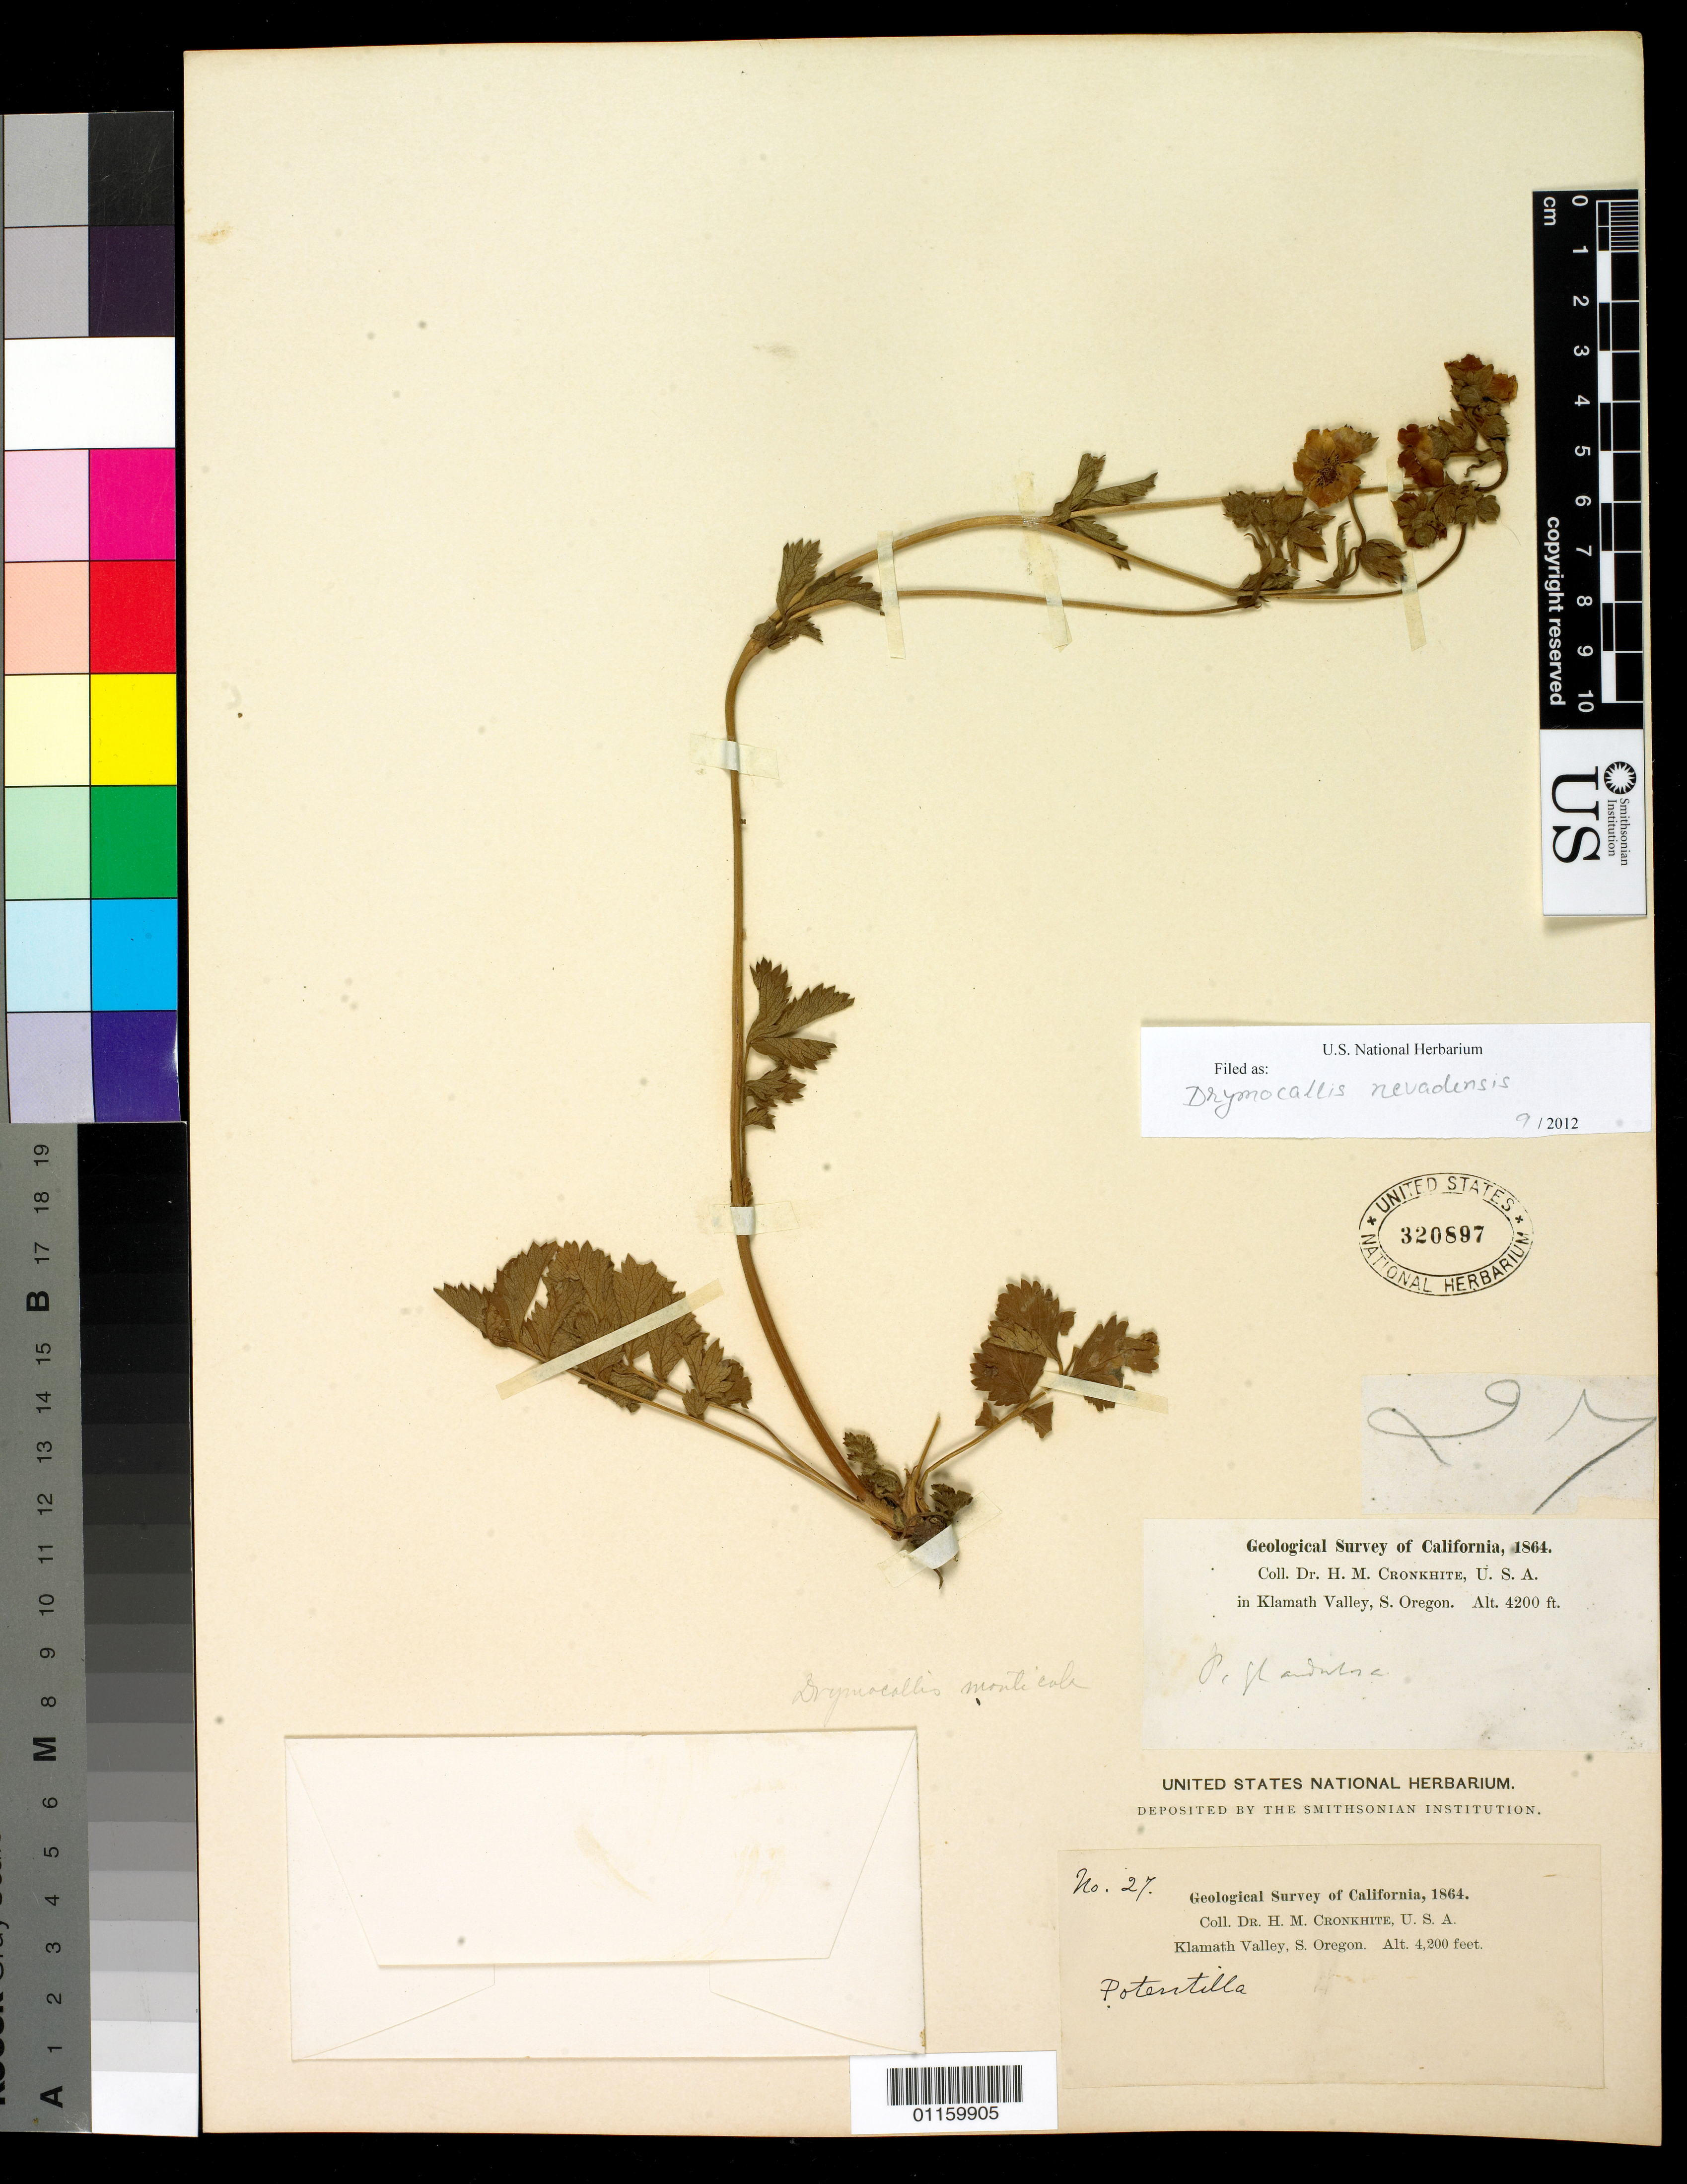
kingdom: Plantae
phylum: Tracheophyta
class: Magnoliopsida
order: Rosales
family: Rosaceae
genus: Drymocallis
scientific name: Drymocallis lactea var. lactea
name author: (Greene) Rydb.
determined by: Strong, Mark T., (BOT), Smithsonian Institution - National Museum of Natural History (UNITED STATES)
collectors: H. M. Cronkhite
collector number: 27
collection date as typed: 1864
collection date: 1864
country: United States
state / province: Oregon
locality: Klamath Valley, S. Oregon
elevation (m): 1280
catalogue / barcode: US 320897